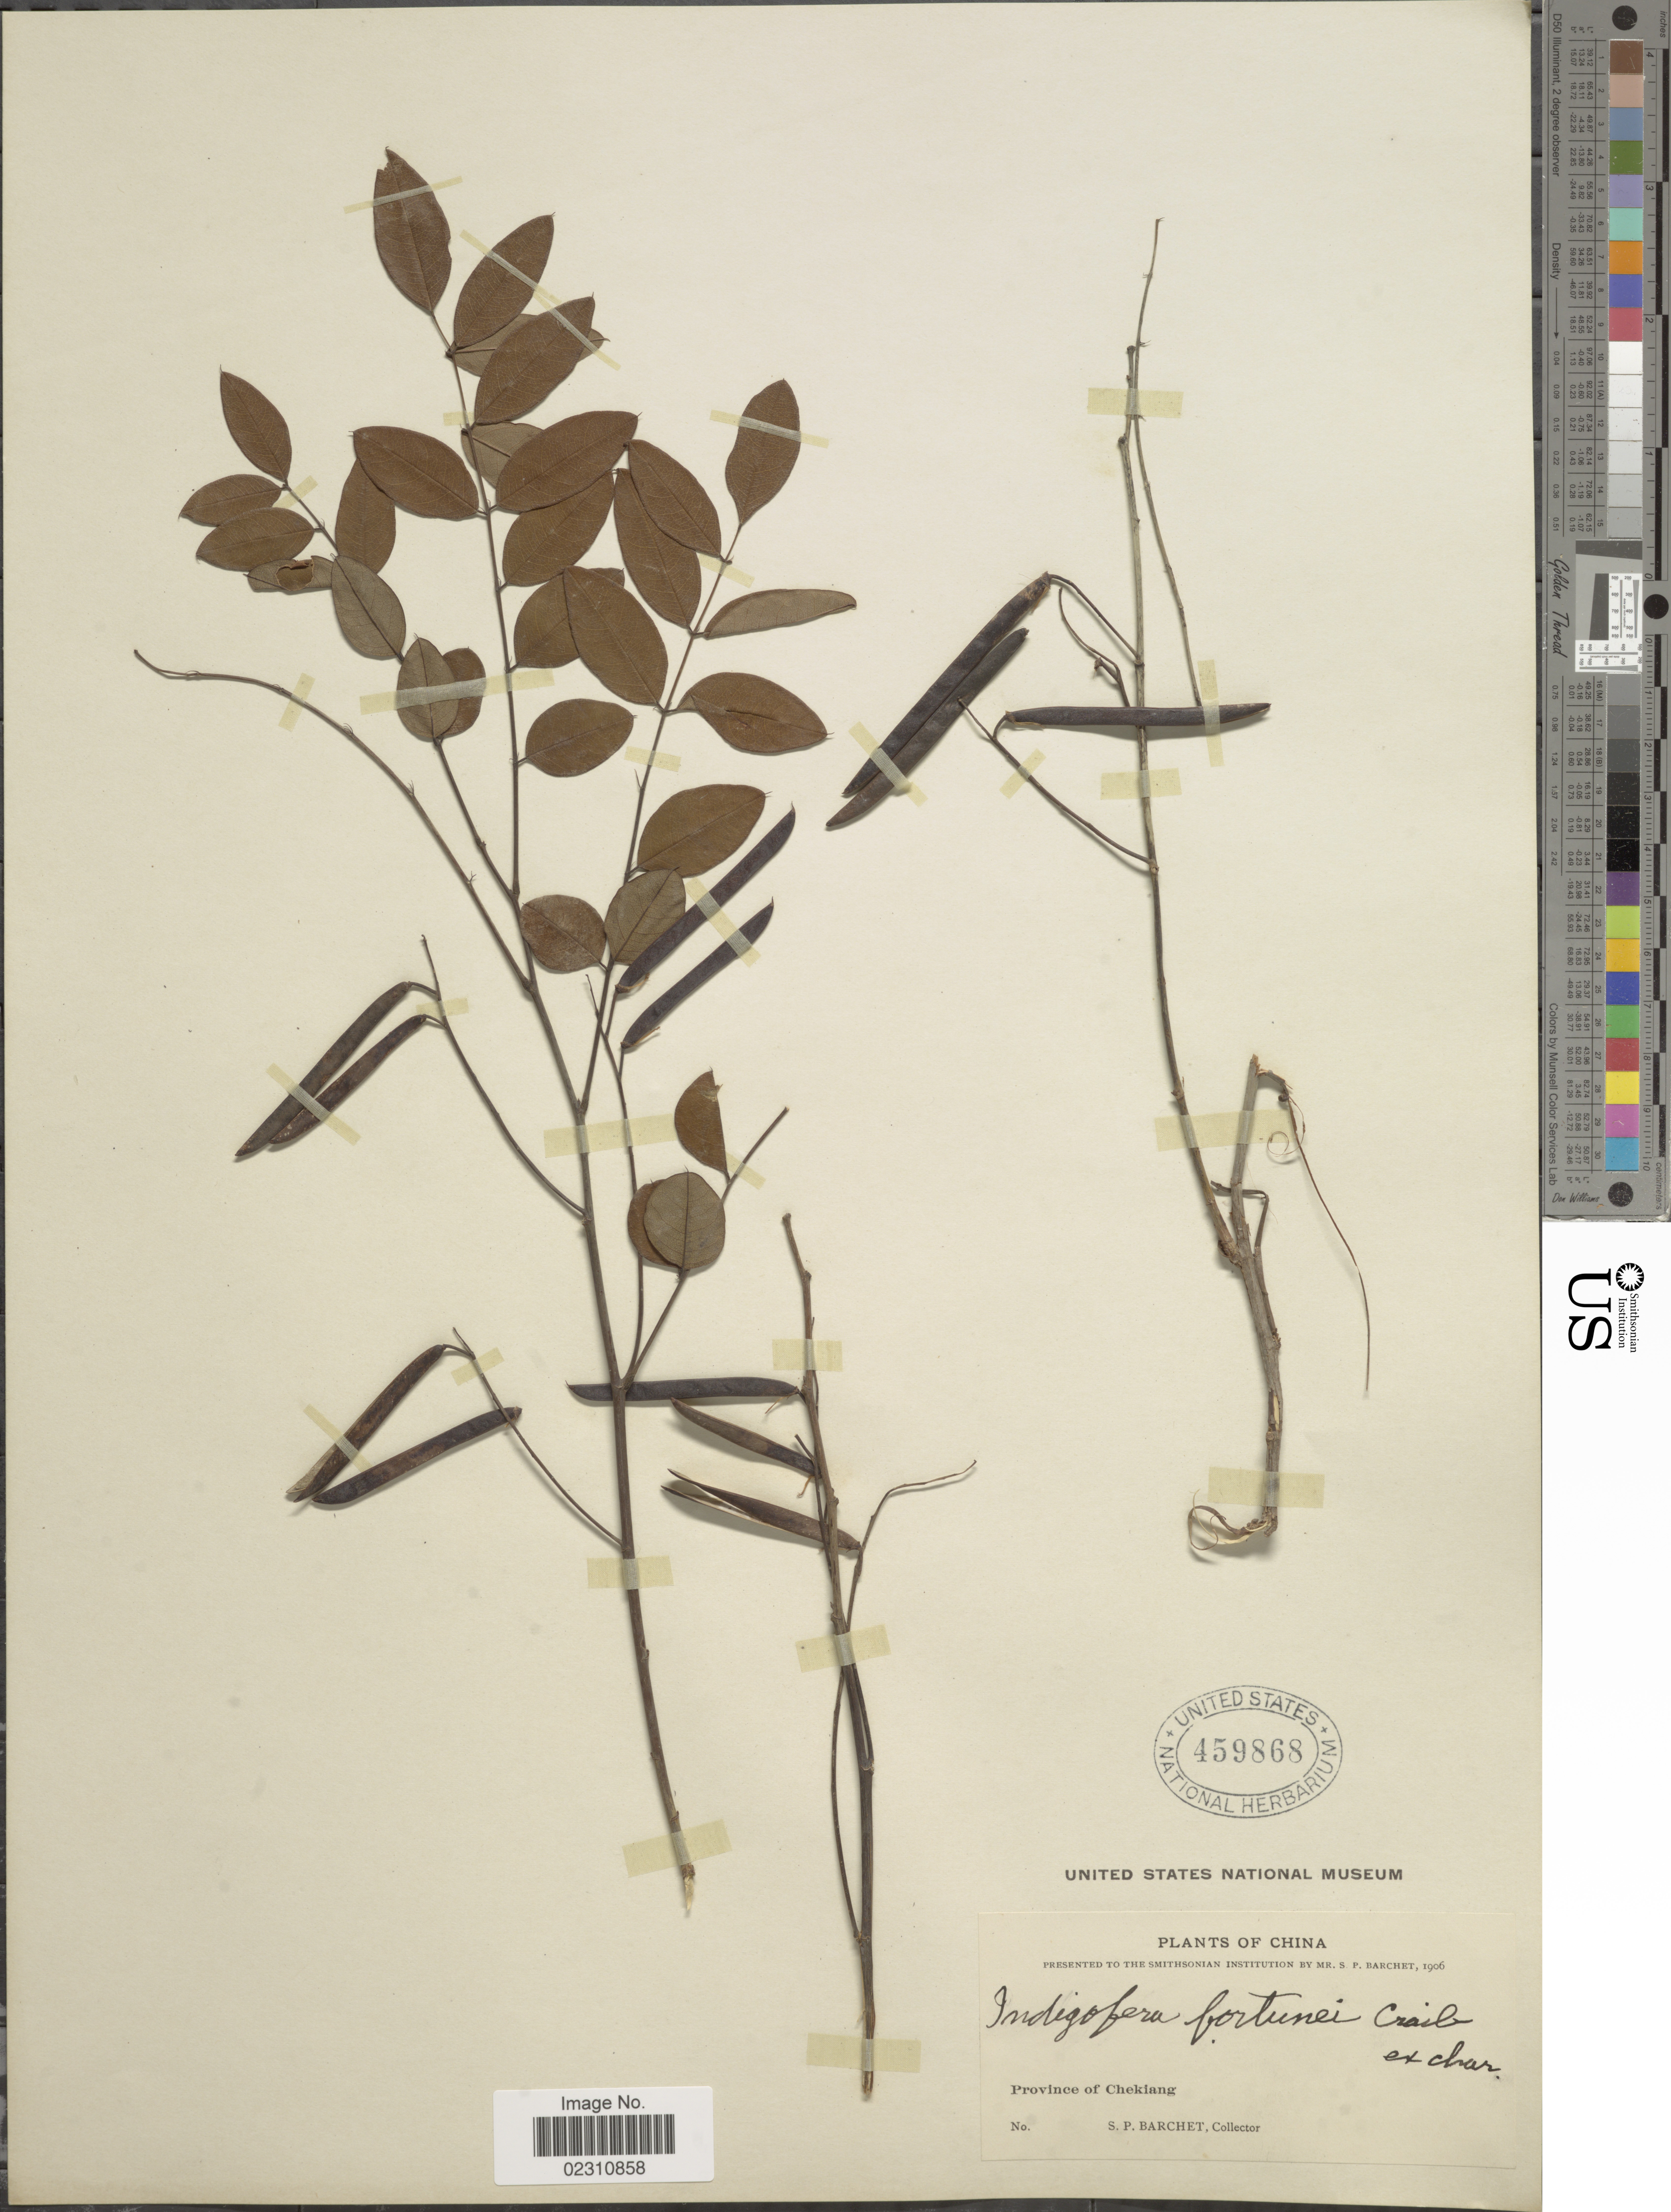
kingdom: Plantae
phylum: Tracheophyta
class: Magnoliopsida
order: Fabales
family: Fabaceae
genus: Indigofera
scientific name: Indigofera fortunei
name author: Craib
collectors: S. P. Barchet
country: China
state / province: Zhejiang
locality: Province of Chekiang, China.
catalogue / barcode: US 459868